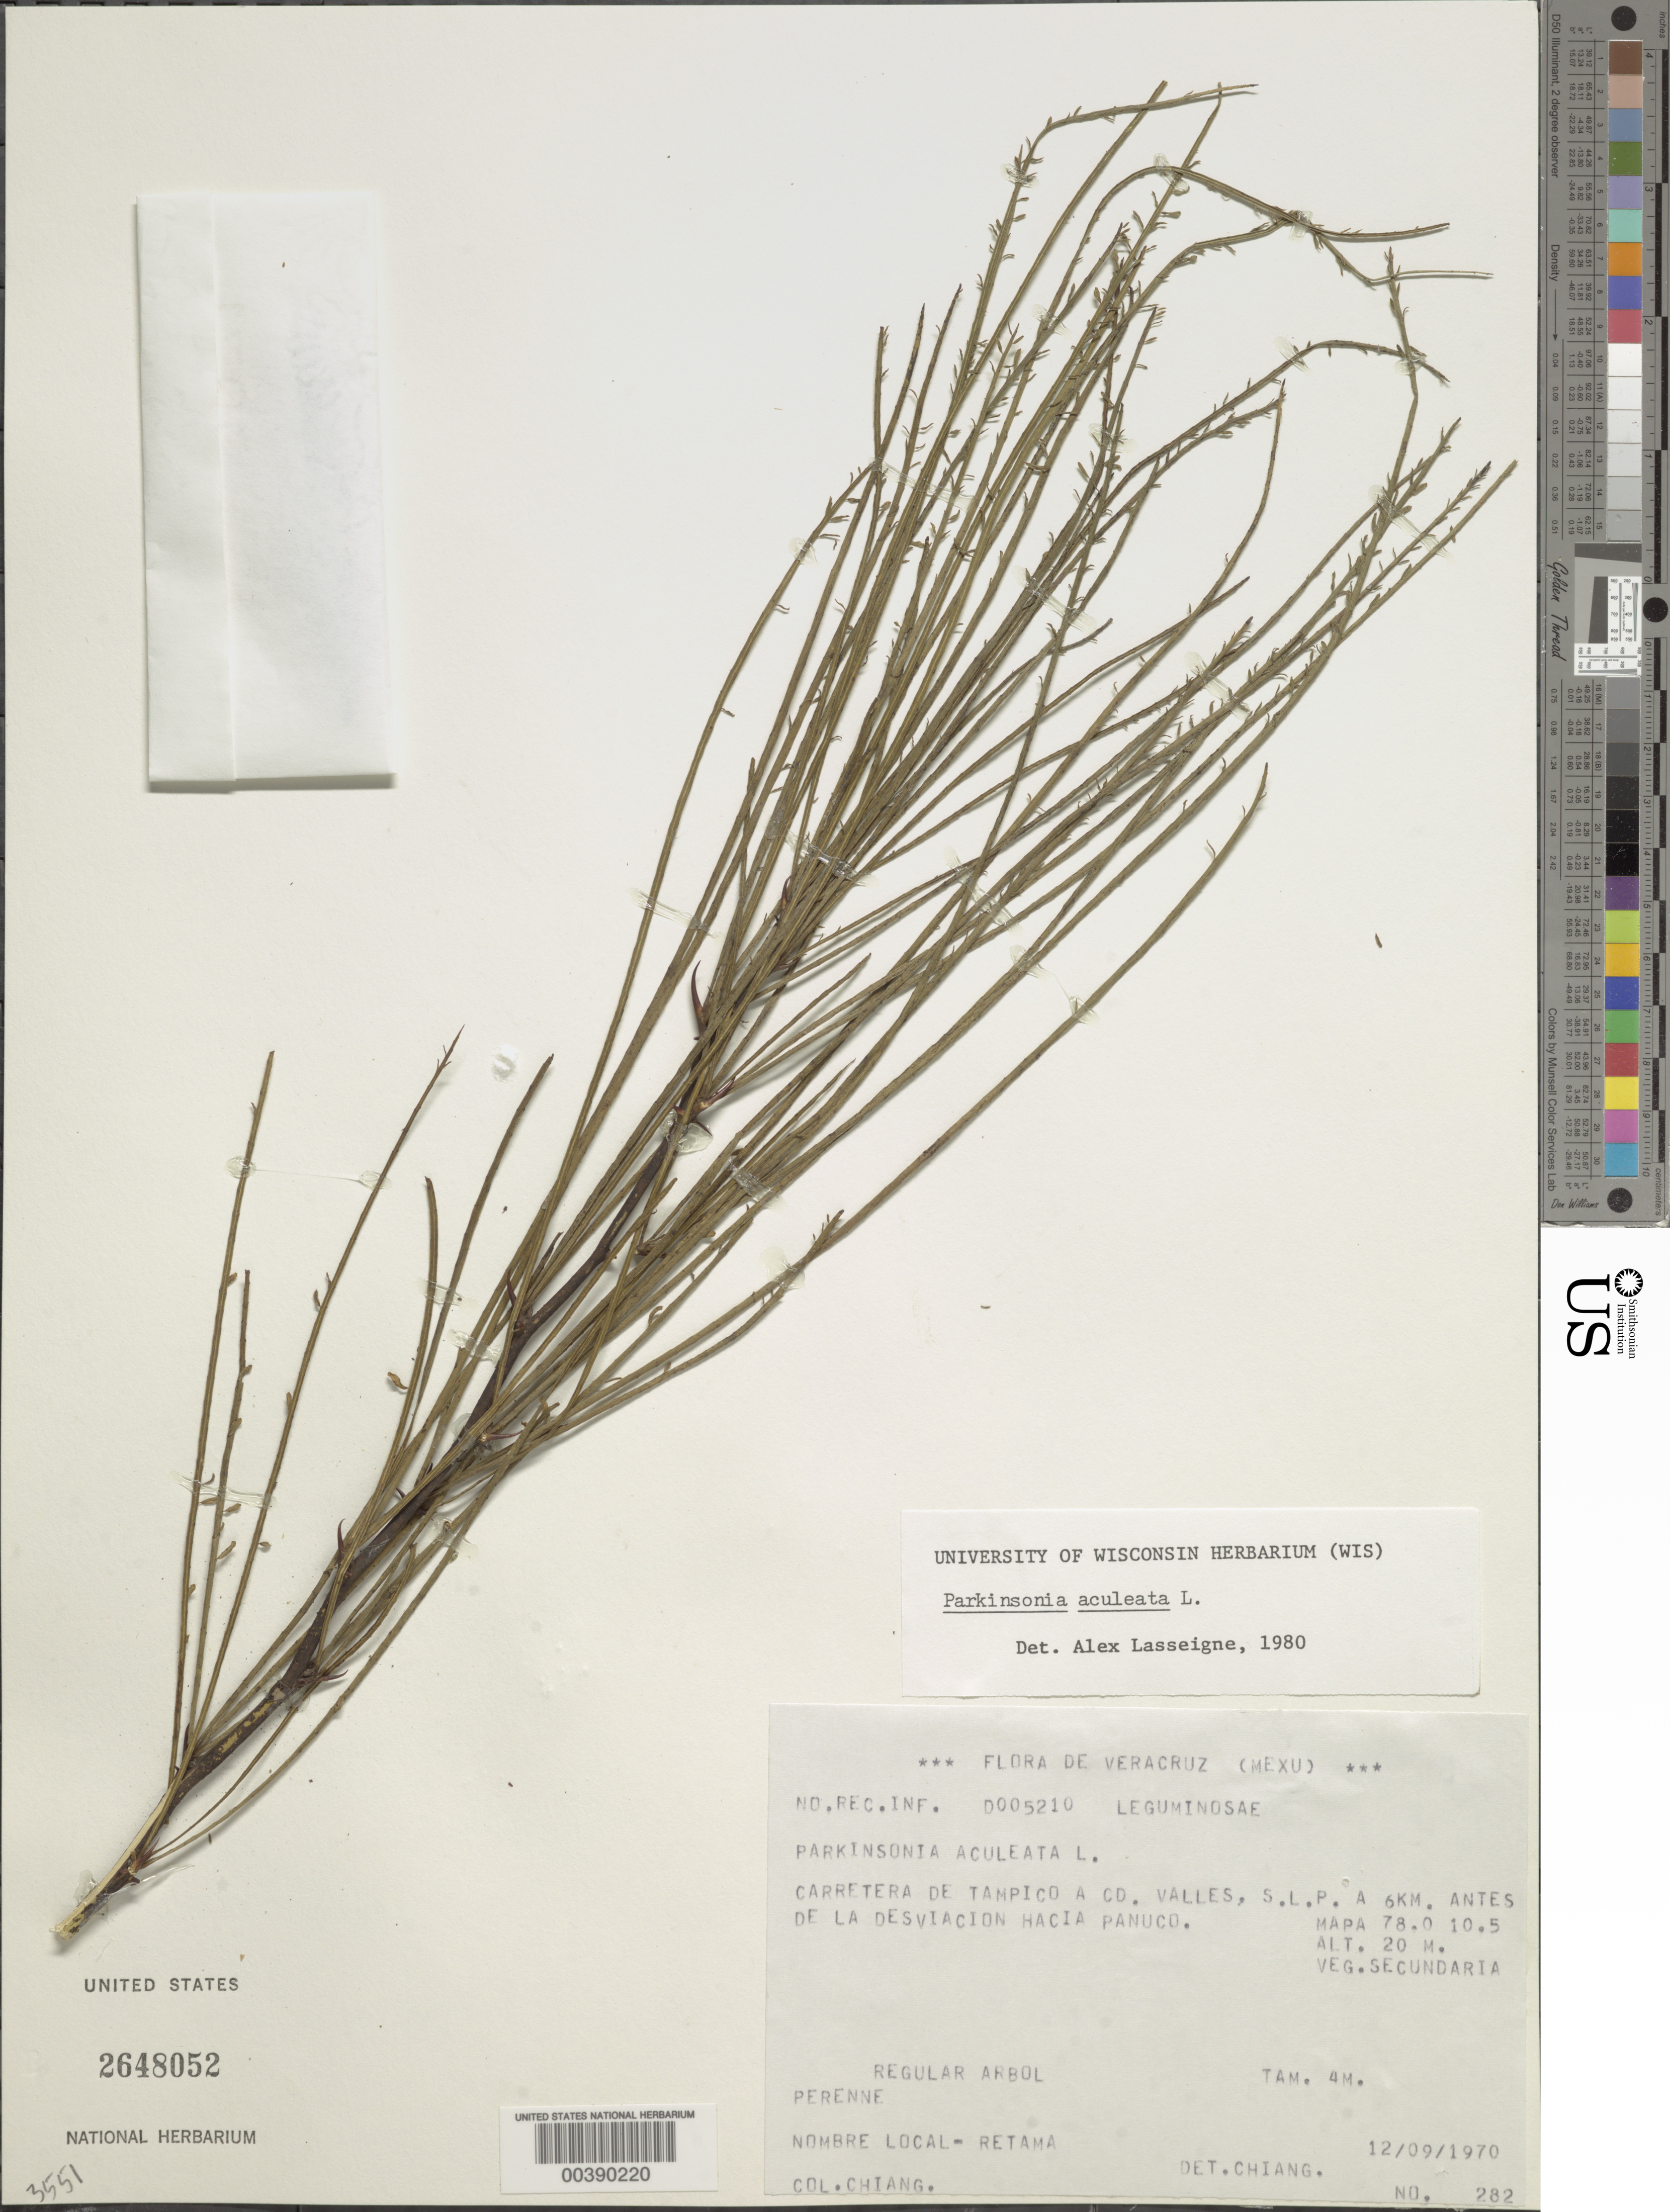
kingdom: Plantae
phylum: Tracheophyta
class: Magnoliopsida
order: Fabales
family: Fabaceae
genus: Parkinsonia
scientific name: Parkinsonia aculeata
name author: L.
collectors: F. Chiang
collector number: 282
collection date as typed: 12 Sep 1970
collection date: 1970-09-12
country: Mexico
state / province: Veracruz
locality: Carretera de tampico a cd. valles, s.l.p. a 6 km antes de la desviacion hacia panuco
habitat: Secundaria veg.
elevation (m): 20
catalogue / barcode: US 2648052